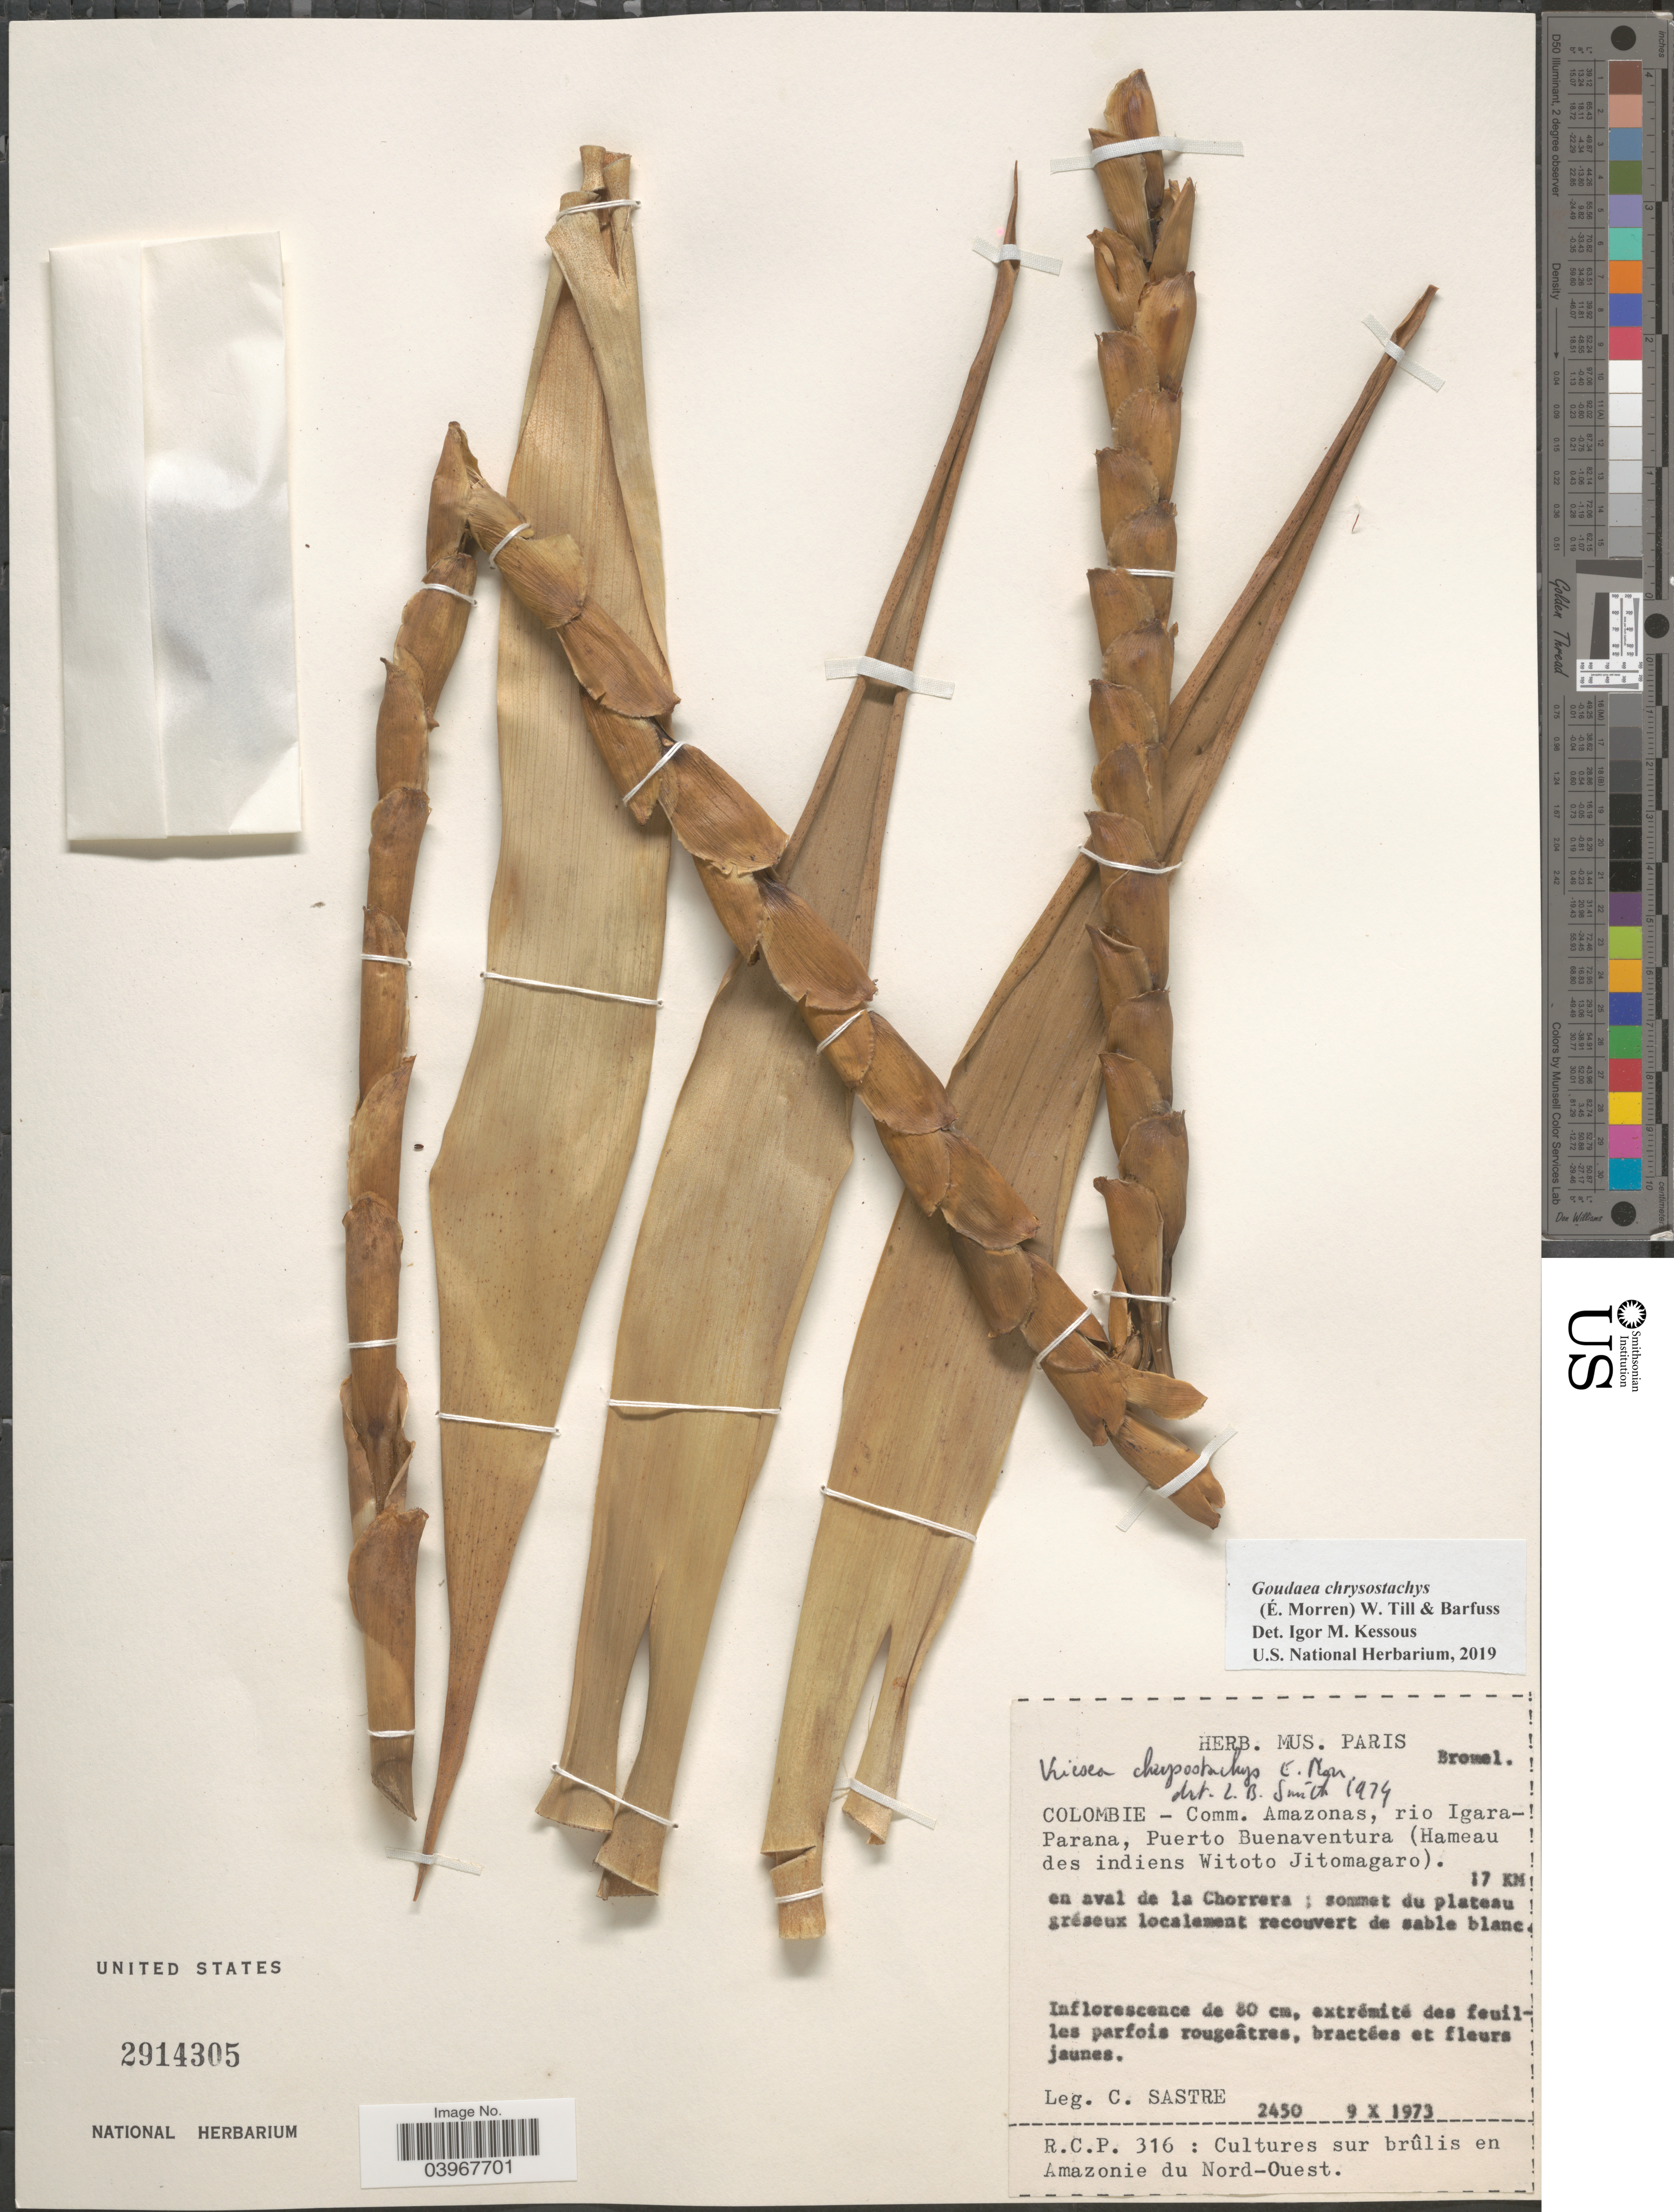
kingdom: Plantae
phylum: Tracheophyta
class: Liliopsida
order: Poales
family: Bromeliaceae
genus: Goudaea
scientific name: Goudaea chrysostachys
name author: (É. Morren) W. Till & Barfuss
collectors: C. Sastre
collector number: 2450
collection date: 1973-10-09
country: Colombia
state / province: Amazônas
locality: Comm. Amazonas, rio Igara-Parana, Puerto Buenaventura (Hameau des indiens Witoto Jitomagaro). 17 km en aval de la Chorrera; sommet du plateau gréseux localement recouvert de sable blanc.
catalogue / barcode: US 2914305